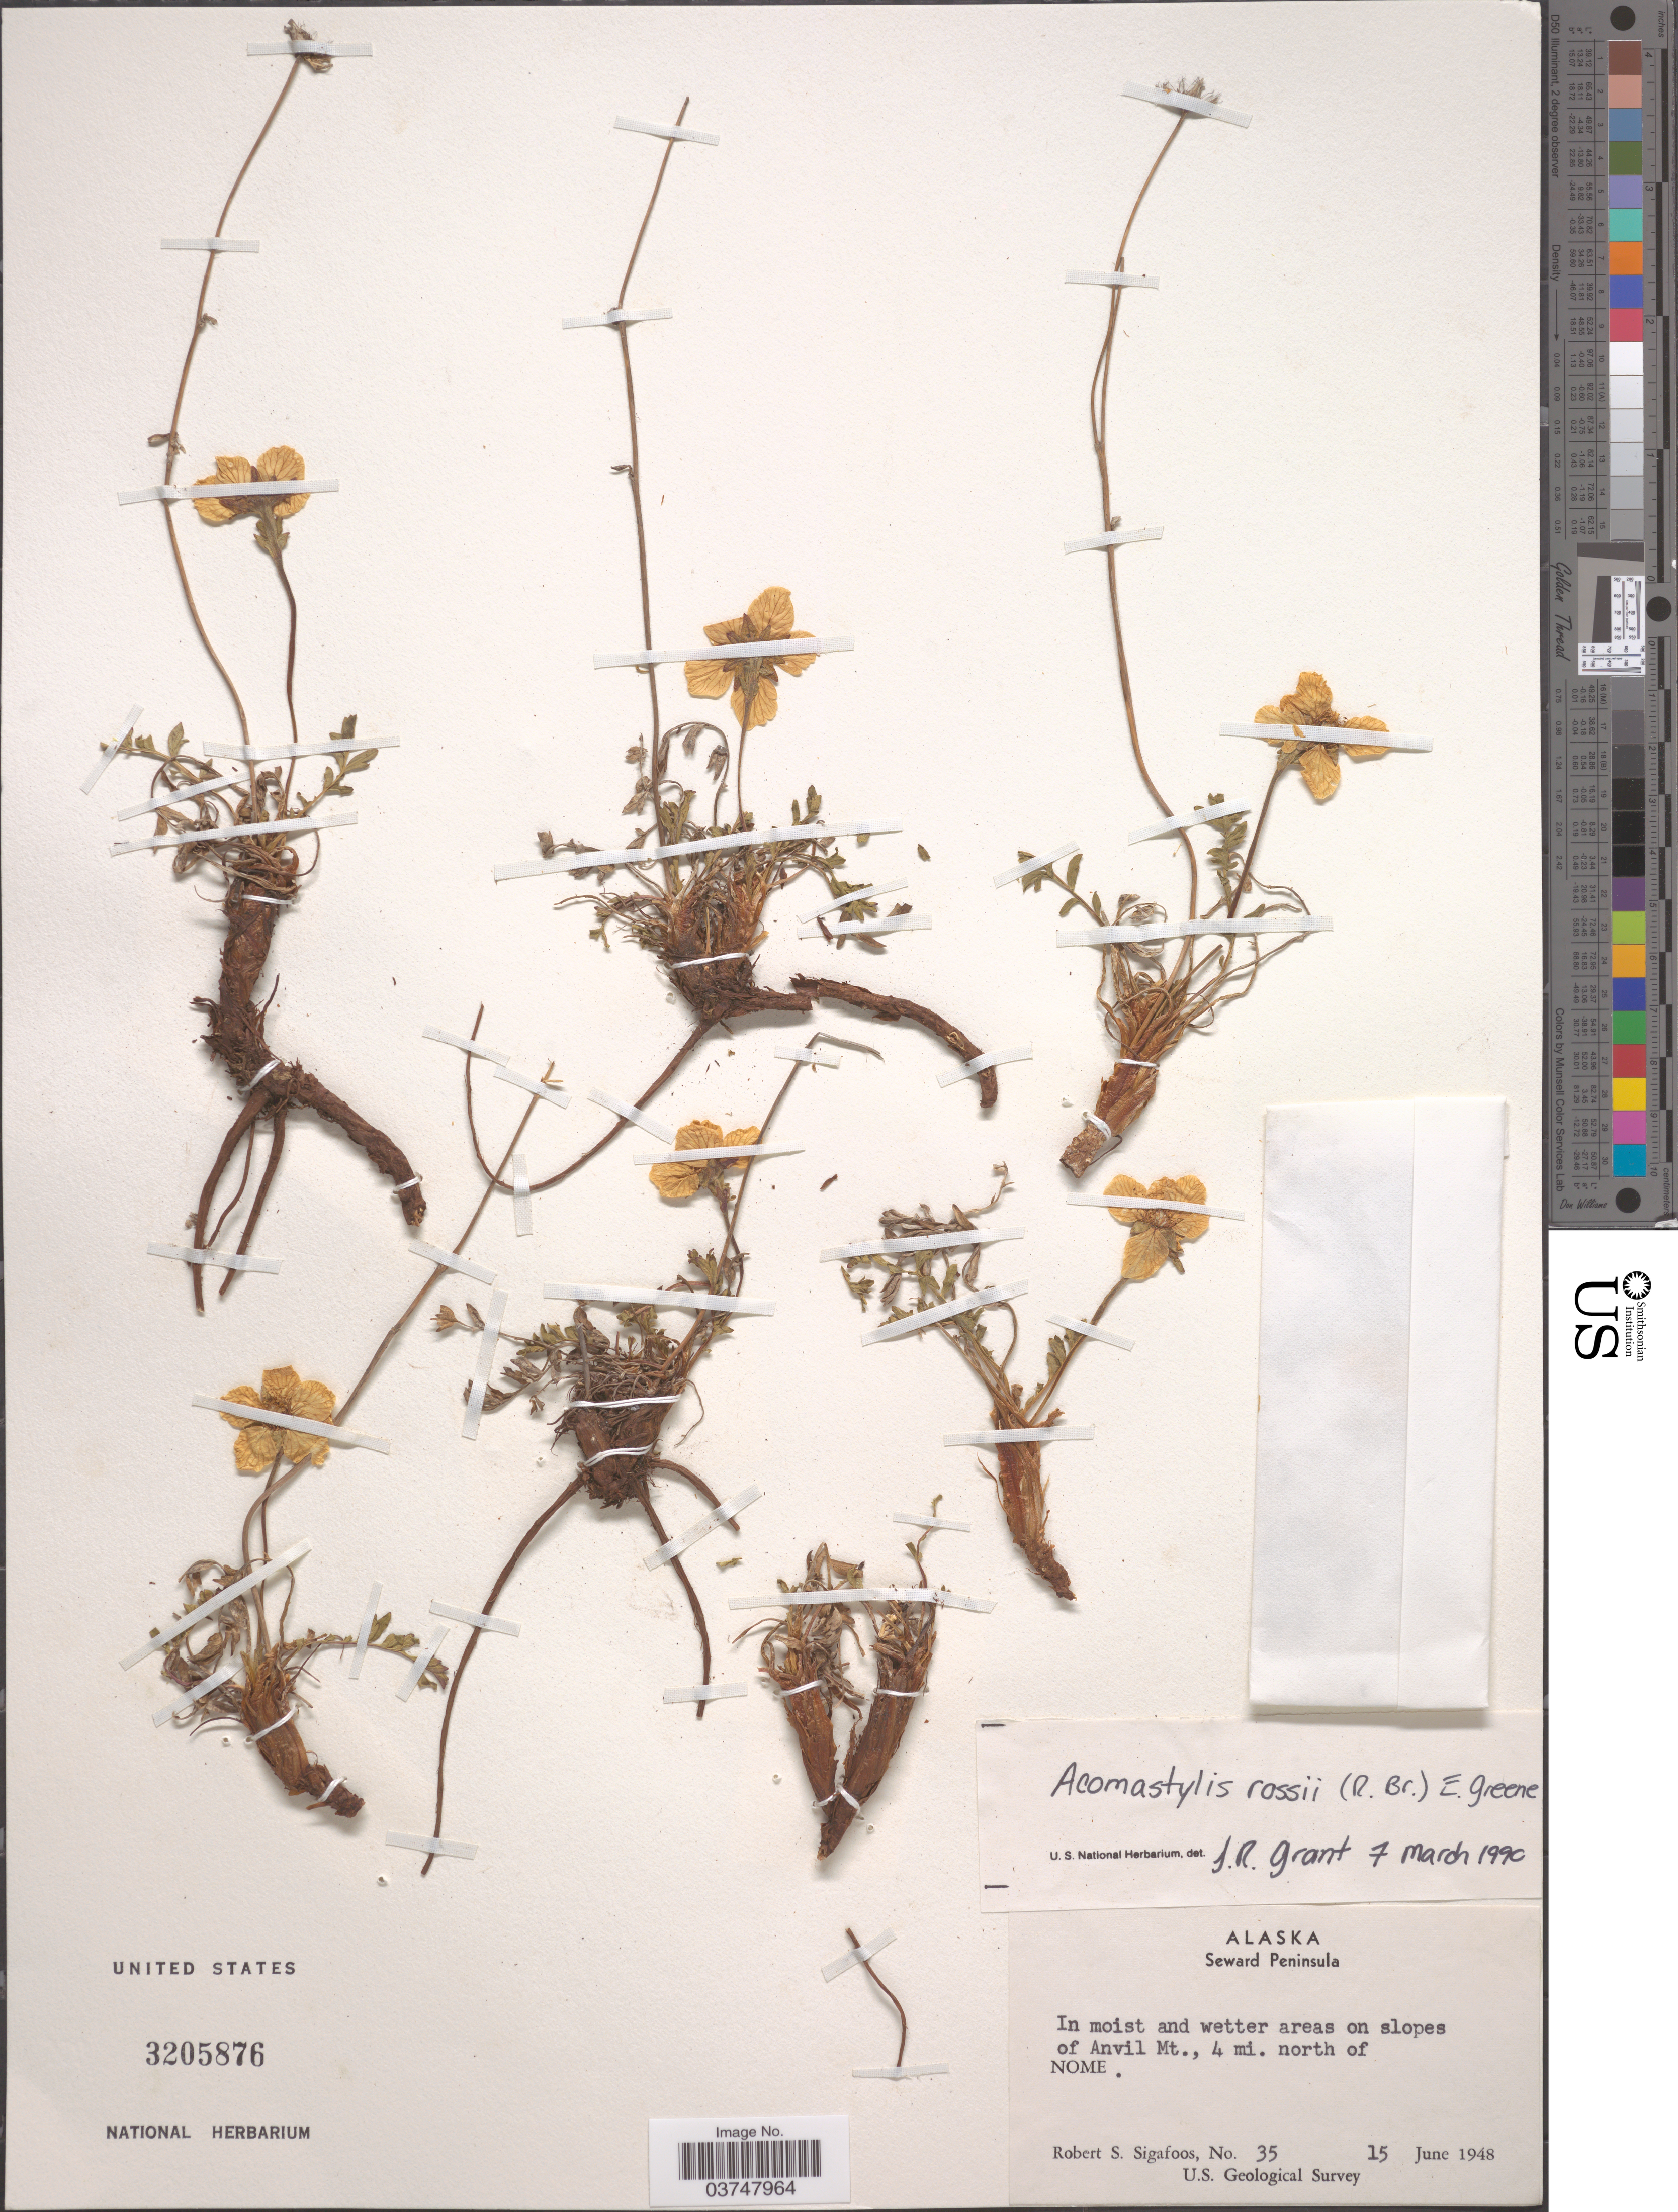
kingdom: Plantae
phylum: Tracheophyta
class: Magnoliopsida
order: Rosales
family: Rosaceae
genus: Geum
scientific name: Geum rossii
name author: (R. Br.) Ser.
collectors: R. Sigafoos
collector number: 35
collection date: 1948-06-15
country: United States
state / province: Alaska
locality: Seward Peninsula. On slopes of Anvil Mt., 4 mi. north of Nome.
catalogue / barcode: US 3205876